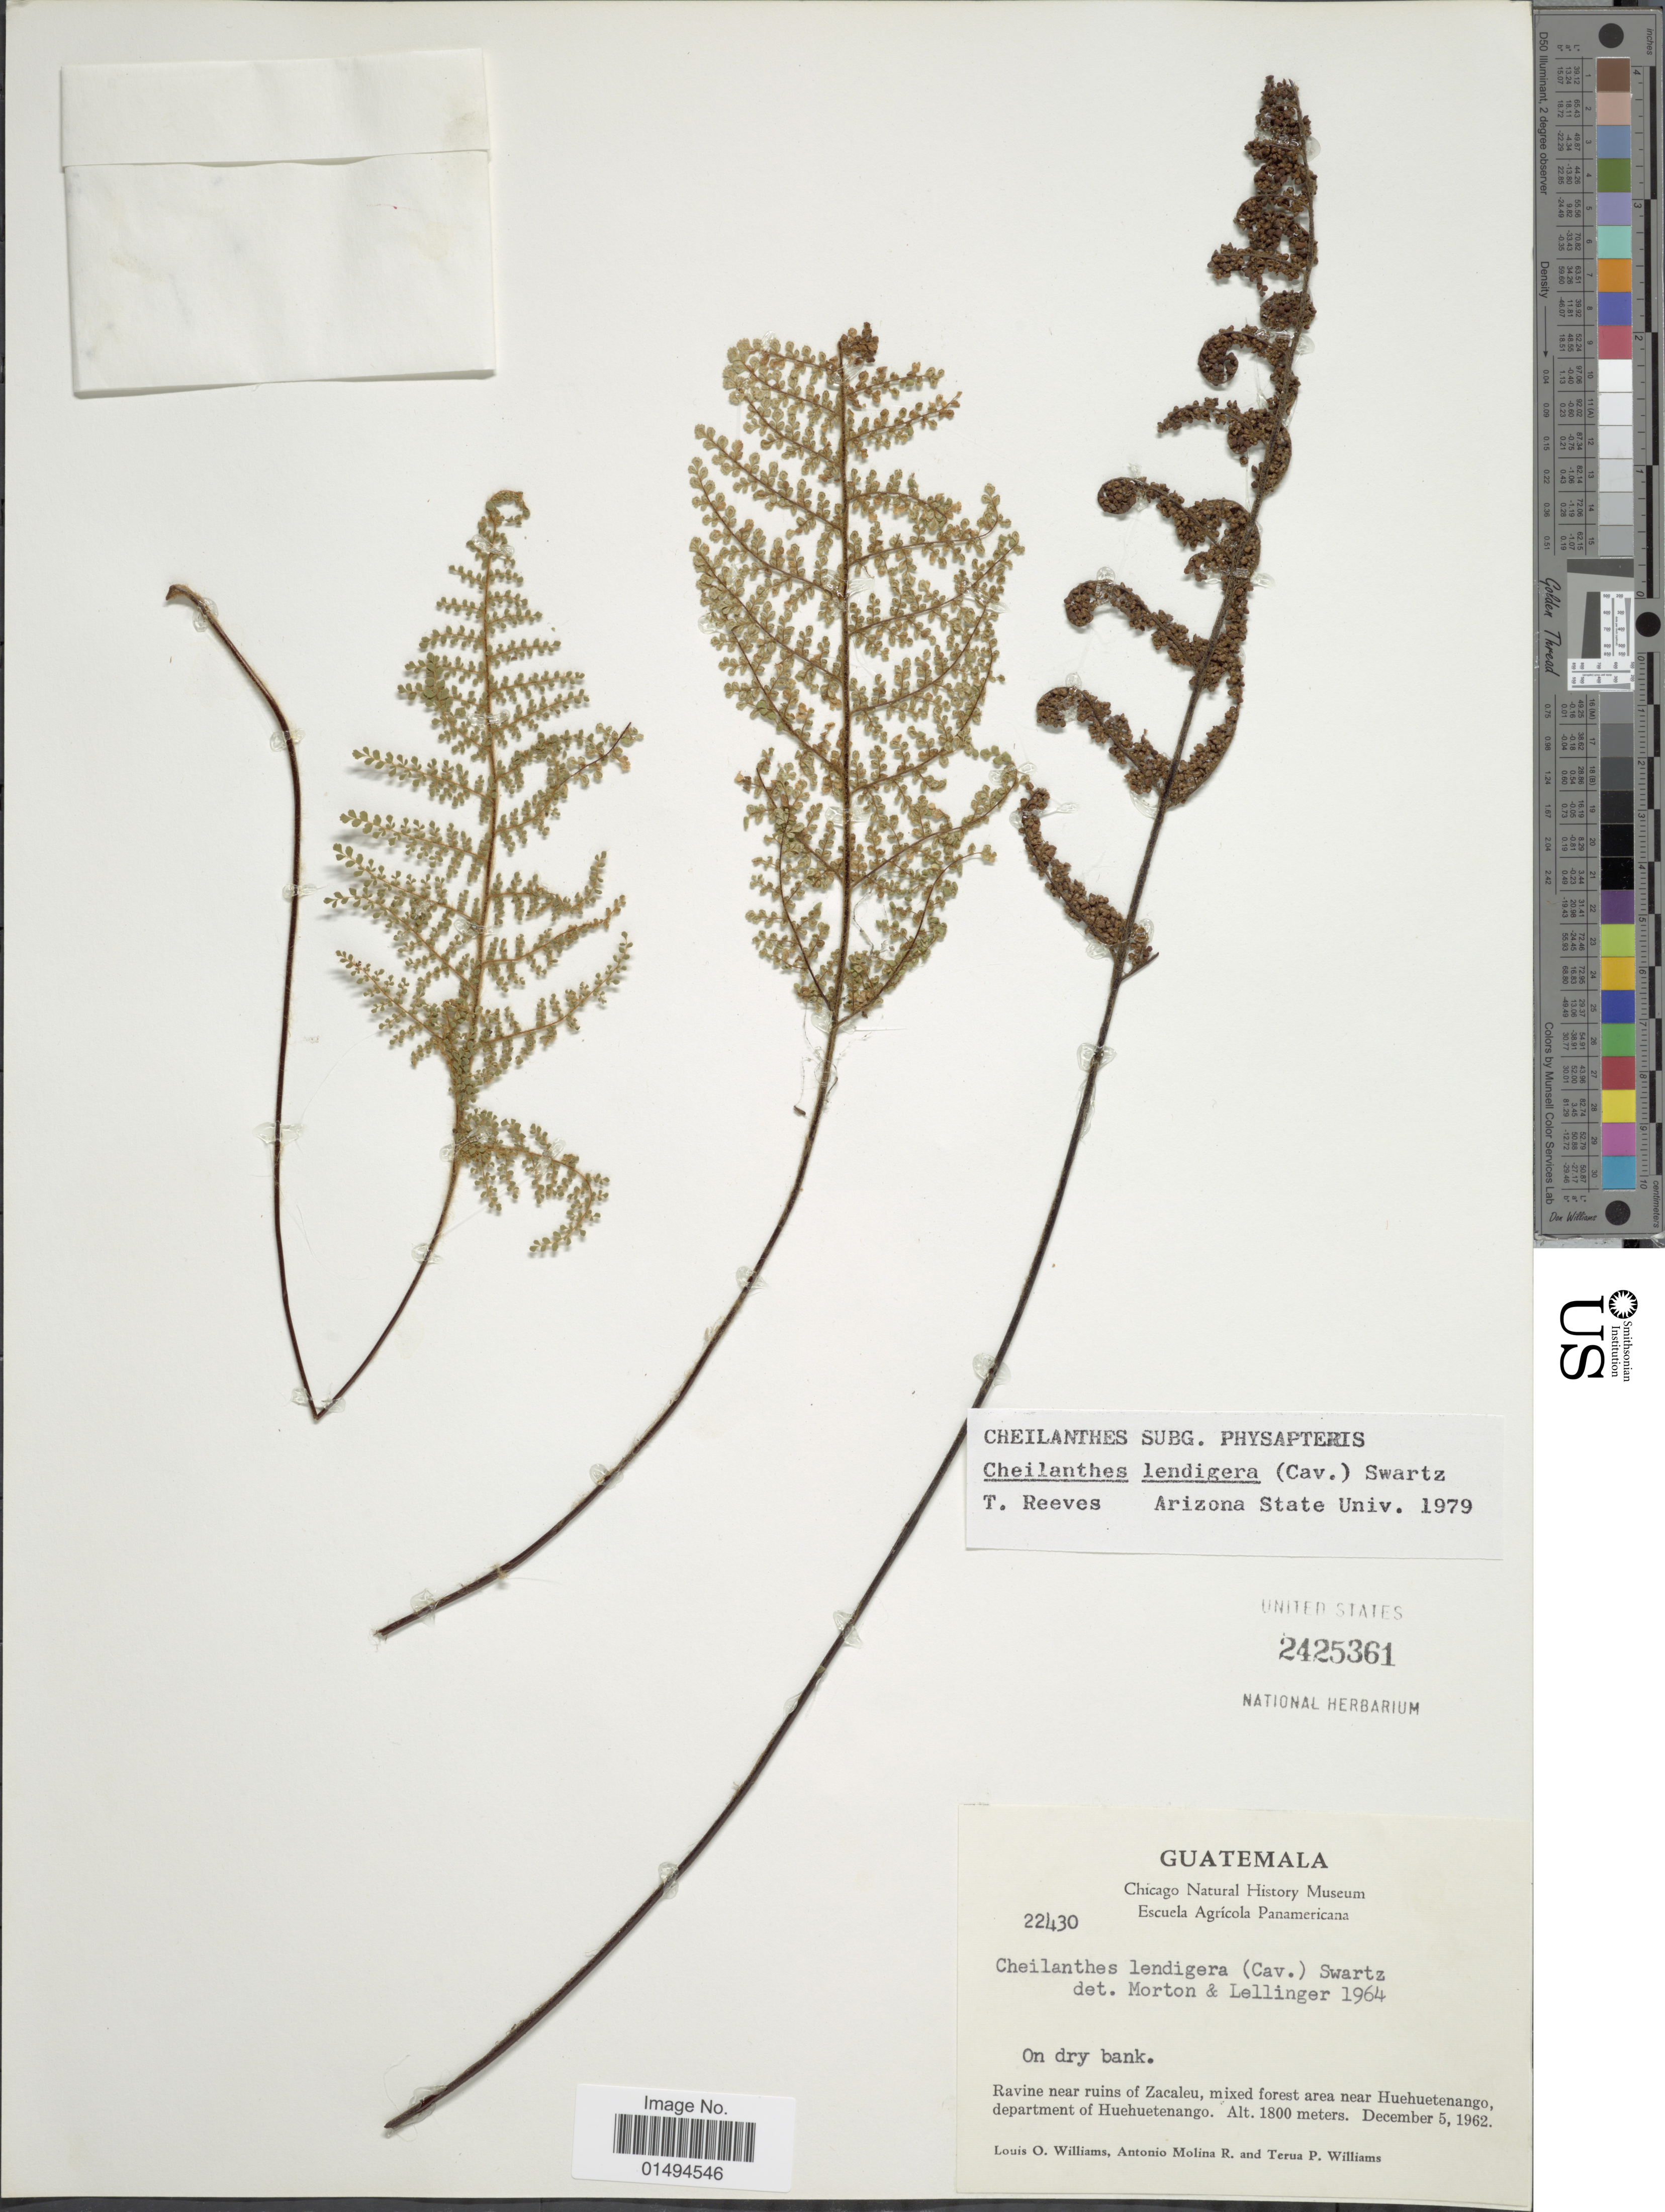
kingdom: Plantae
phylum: Tracheophyta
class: Polypodiopsida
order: Polypodiales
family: Pteridaceae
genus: Myriopteris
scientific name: Myriopteris lendigera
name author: (Cav.) J. Sm.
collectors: L. O. Williams, A. Molina R. & T. P. Williams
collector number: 22430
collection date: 1962-12-05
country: Guatemala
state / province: Huehuetenango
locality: Ravine near ruins Zacaleu, mixed forest area near Huehuetenango, department of Huehuetenango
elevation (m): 1800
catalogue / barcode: US 2425361